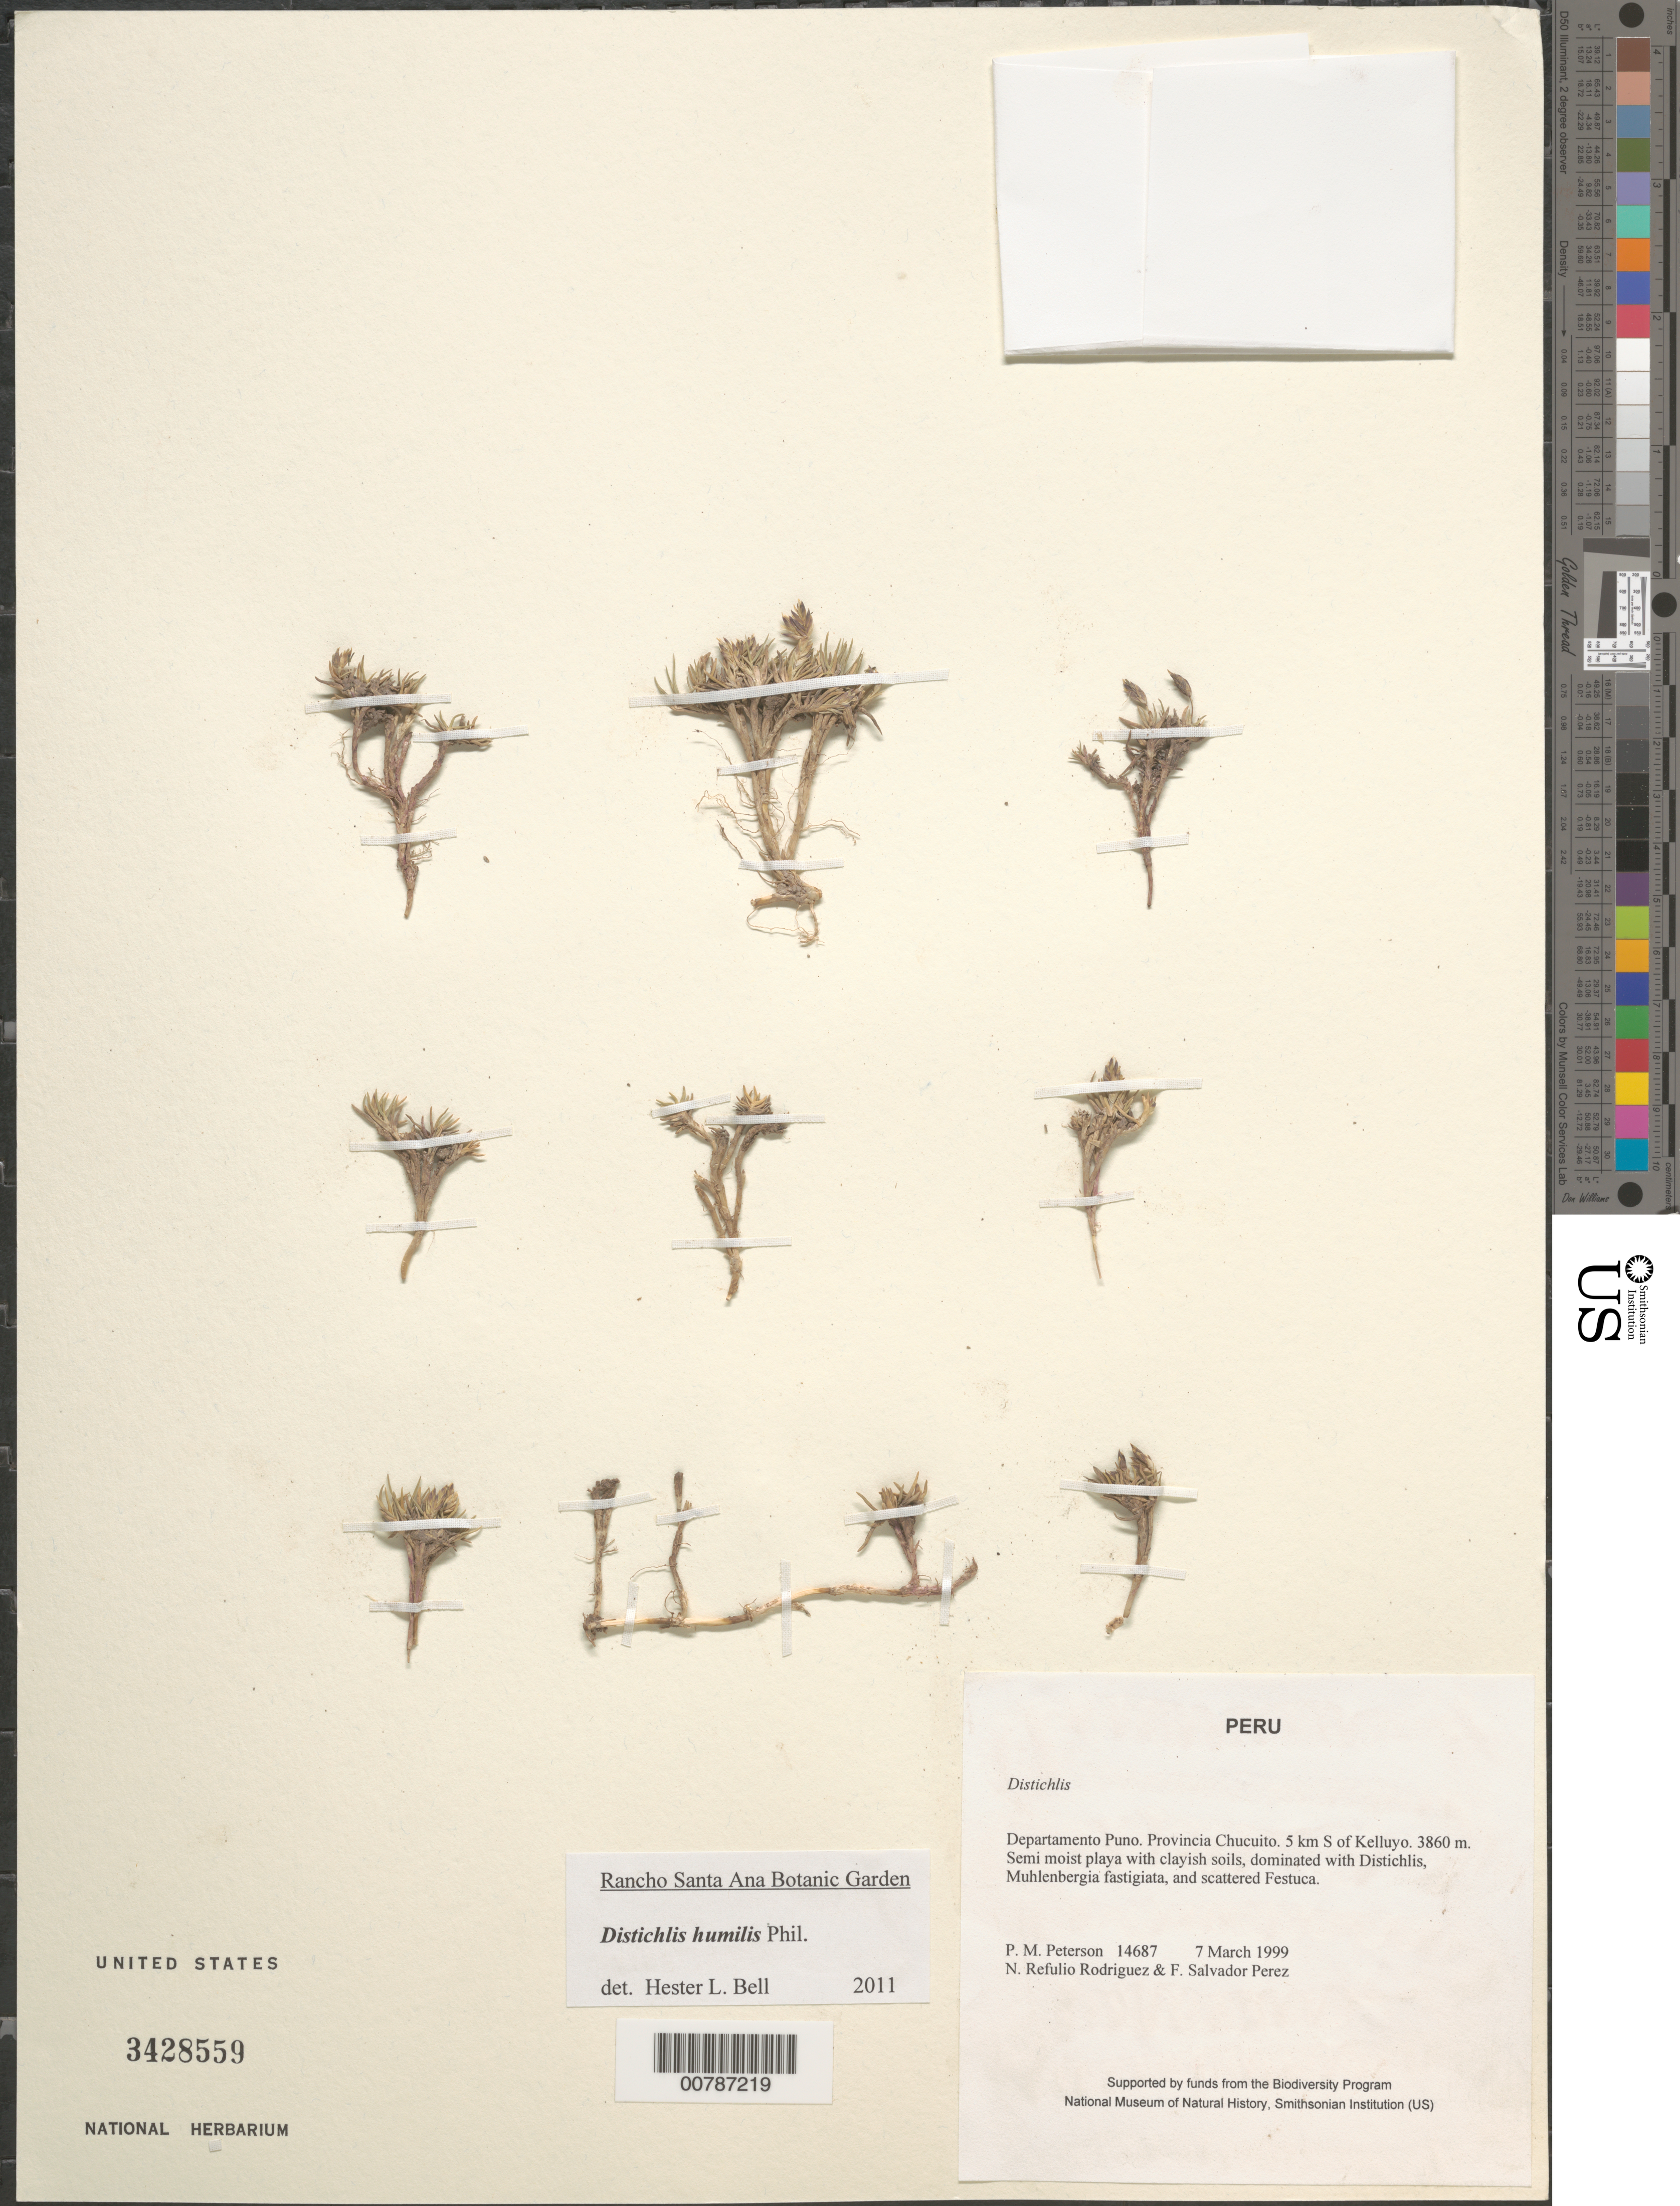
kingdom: Plantae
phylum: Tracheophyta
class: Liliopsida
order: Poales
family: Poaceae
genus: Distichlis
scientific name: Distichlis spicata subsp. spicata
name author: (L.) Greene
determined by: Bell, H. L.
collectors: P. M. Peterson, N. Refulio-Rodríguez & F. Salvador Perez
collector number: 14687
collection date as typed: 07 Mar 1999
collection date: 1999-03-07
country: Peru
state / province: Puno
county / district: Chucuito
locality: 5 km S of Kelluyo.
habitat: Semi moist playa with clayish soils, dominated with Distichlis, Muhlenbergia fastigiata and scattered Festuca.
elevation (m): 3860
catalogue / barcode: US 3428559